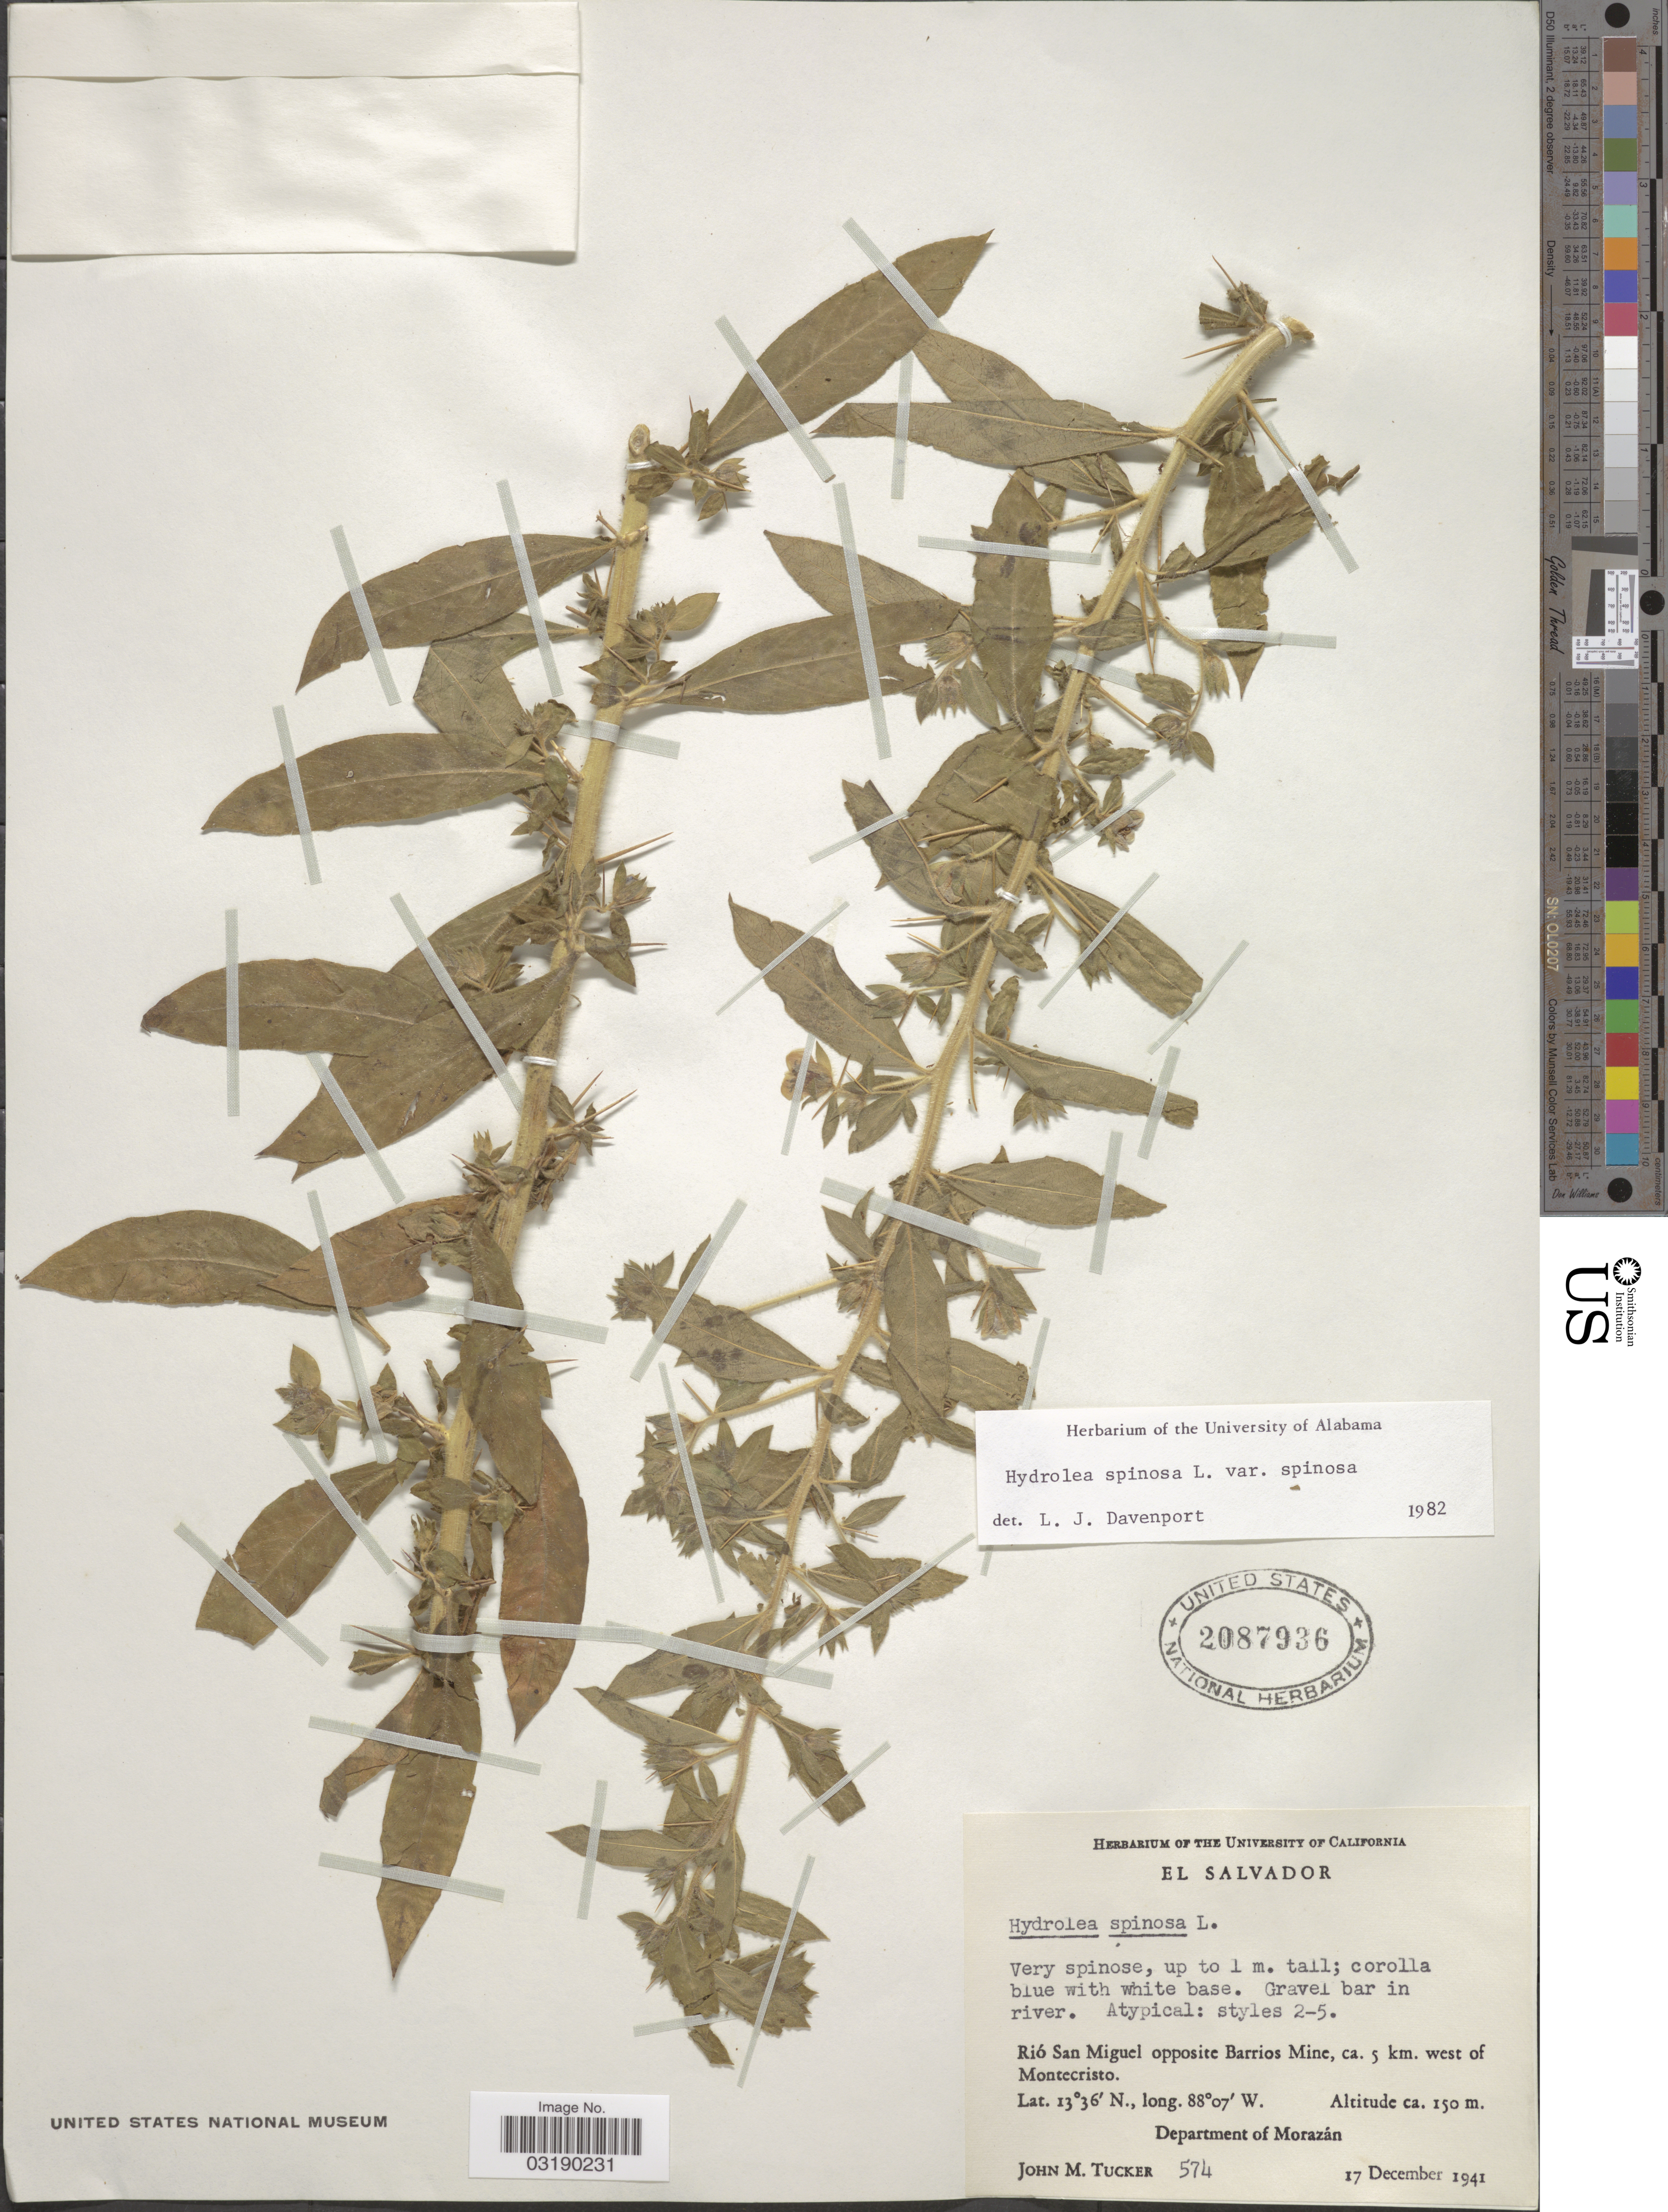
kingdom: Plantae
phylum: Tracheophyta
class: Magnoliopsida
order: Solanales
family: Hydroleaceae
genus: Hydrolea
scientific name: Hydrolea spinosa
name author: L.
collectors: J. M. Tucker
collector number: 574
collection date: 1941-12-17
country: El Salvador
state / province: Morazan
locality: Rió San Miguel opposite Barrios Mine, ca. 5 km. west of Montecristo. Department of Morazán.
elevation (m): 150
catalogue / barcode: US 2087936